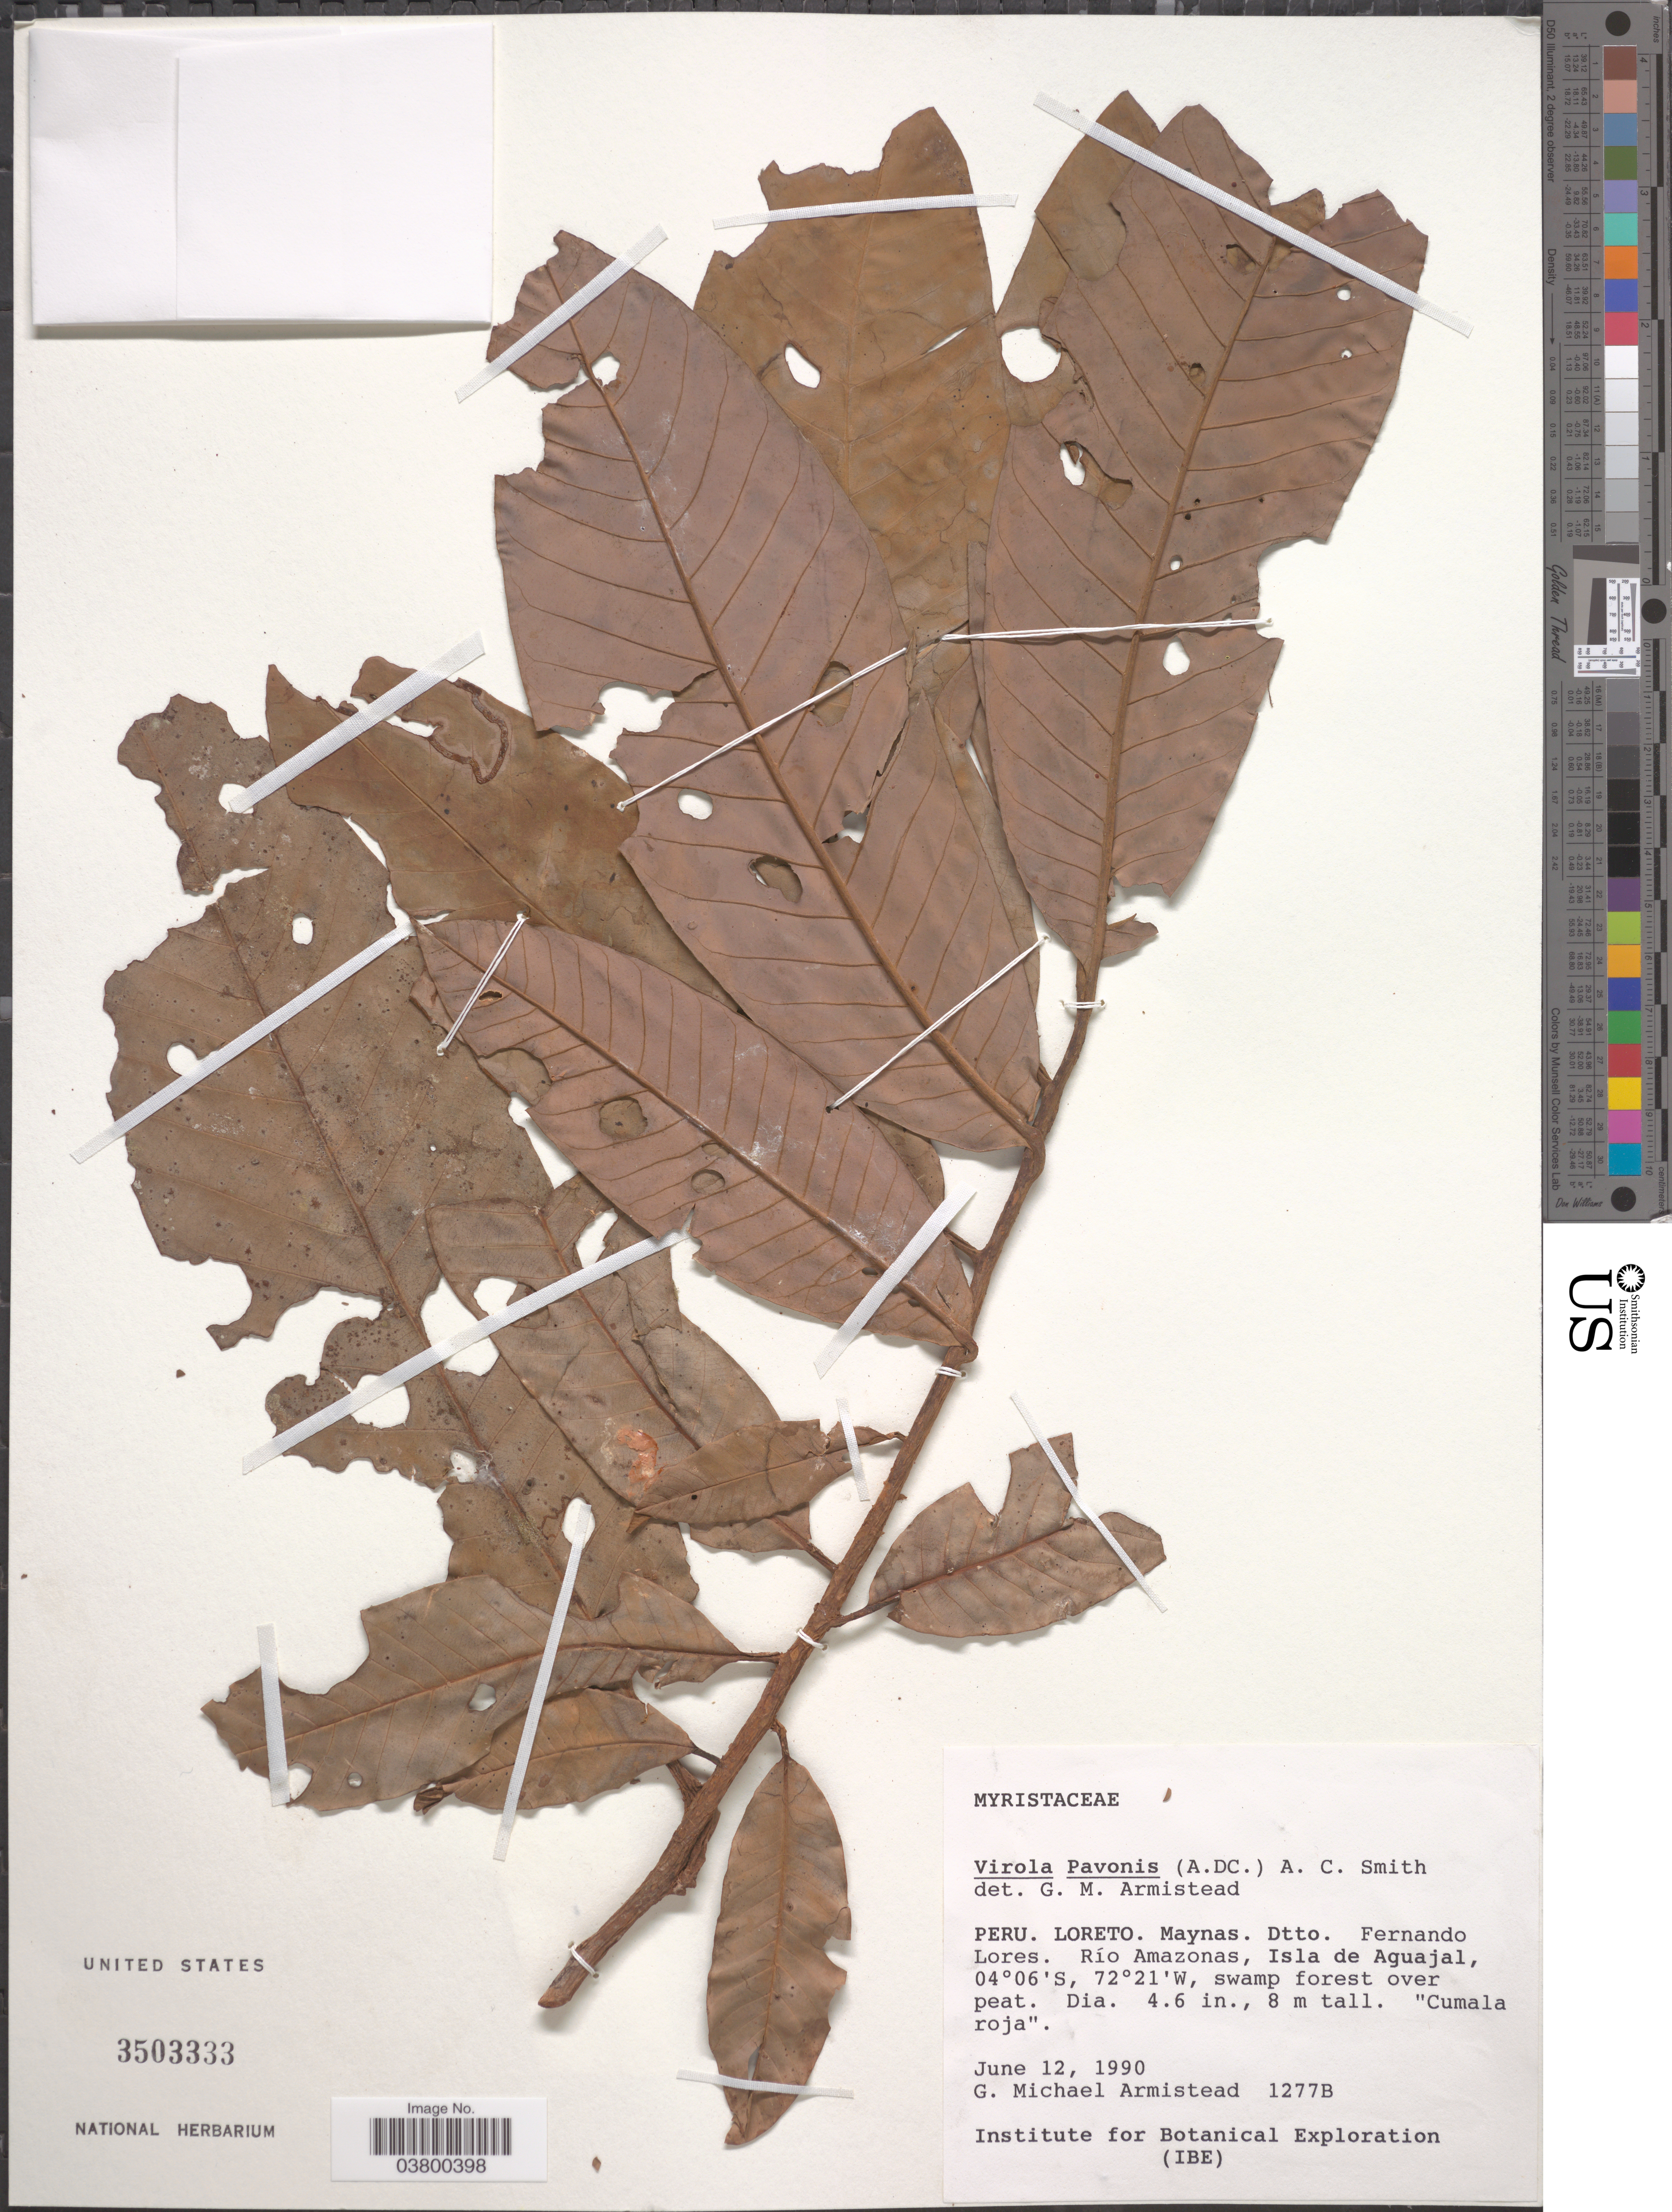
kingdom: Plantae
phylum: Tracheophyta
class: Magnoliopsida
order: Magnoliales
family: Myristicaceae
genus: Virola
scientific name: Virola pavonis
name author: (A. DC.) A.C. Sm.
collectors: G. Armistead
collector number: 1277B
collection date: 1990-06-12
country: Peru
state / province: Loreto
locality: Maynas. Dtto. Fernando Lores. Río Amazonas, Isla de Aguajal.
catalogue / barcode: US 3503333